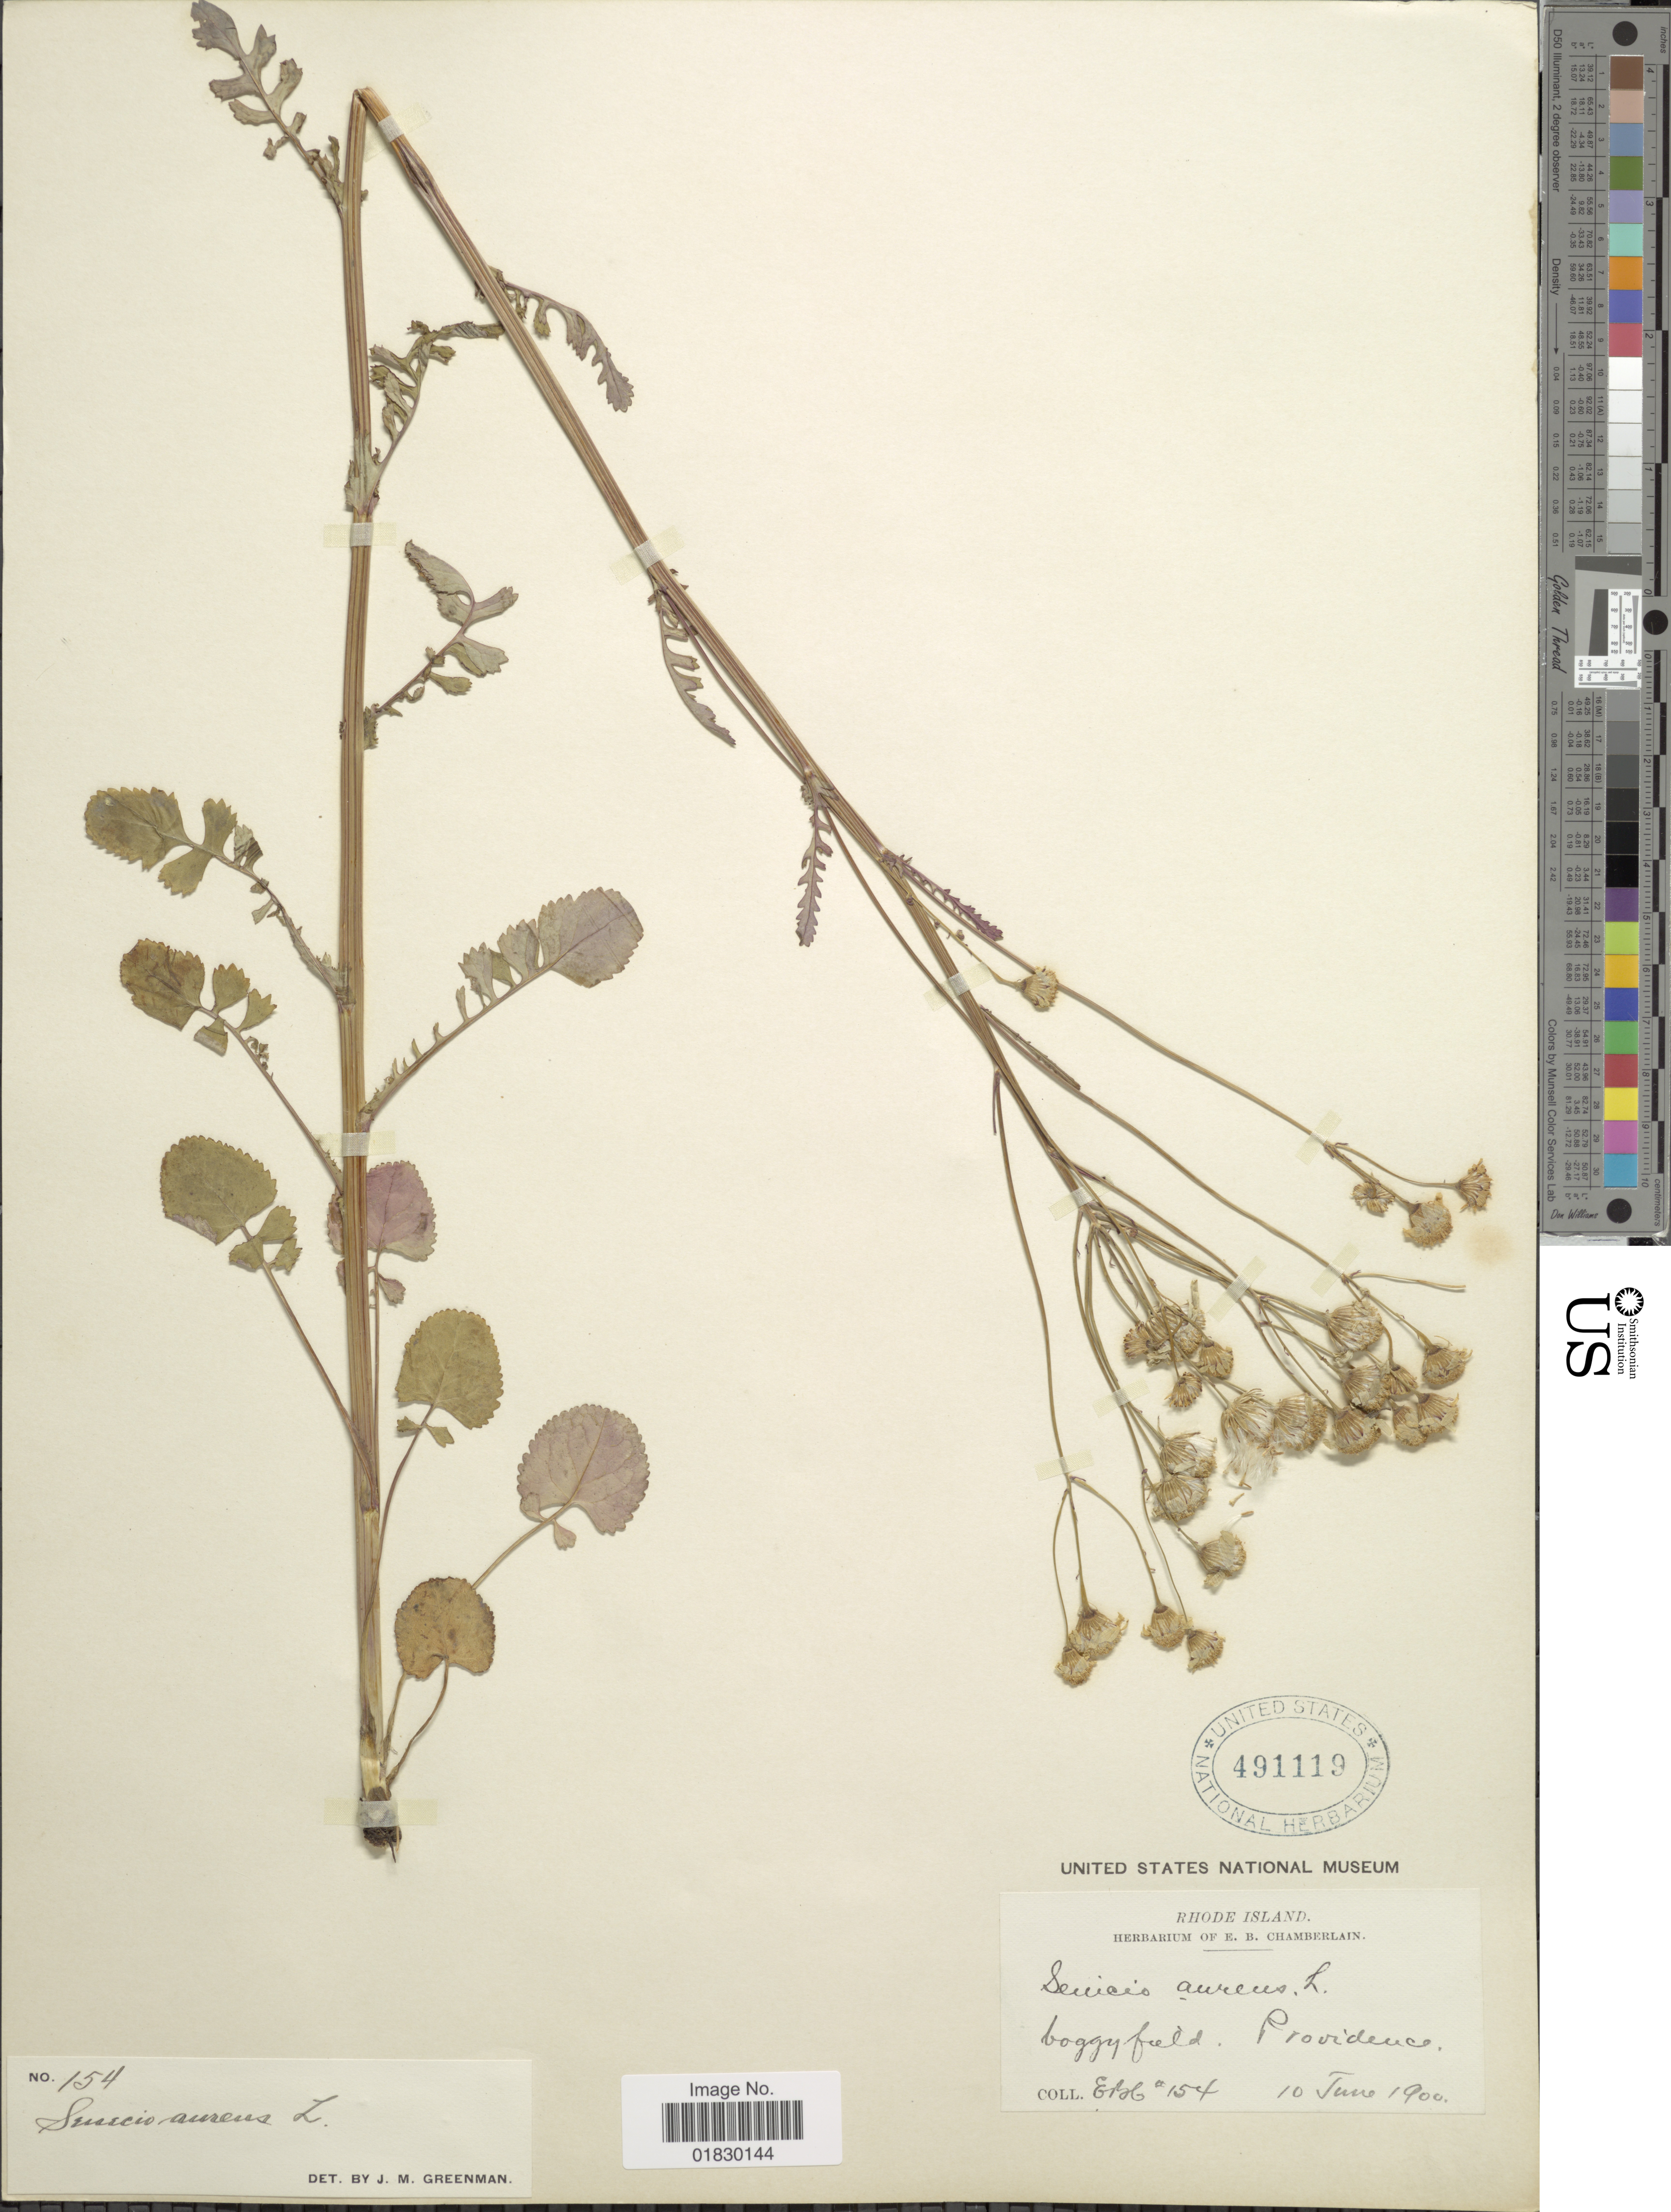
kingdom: Plantae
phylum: Tracheophyta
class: Magnoliopsida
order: Asterales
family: Asteraceae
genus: Packera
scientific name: Packera aurea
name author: (L.) Á. Löve & D. Löve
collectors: E. Chamberlain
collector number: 154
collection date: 1900-06-10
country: United States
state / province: Rhode Island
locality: Boggy Field, Provicdence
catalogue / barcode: US 491119